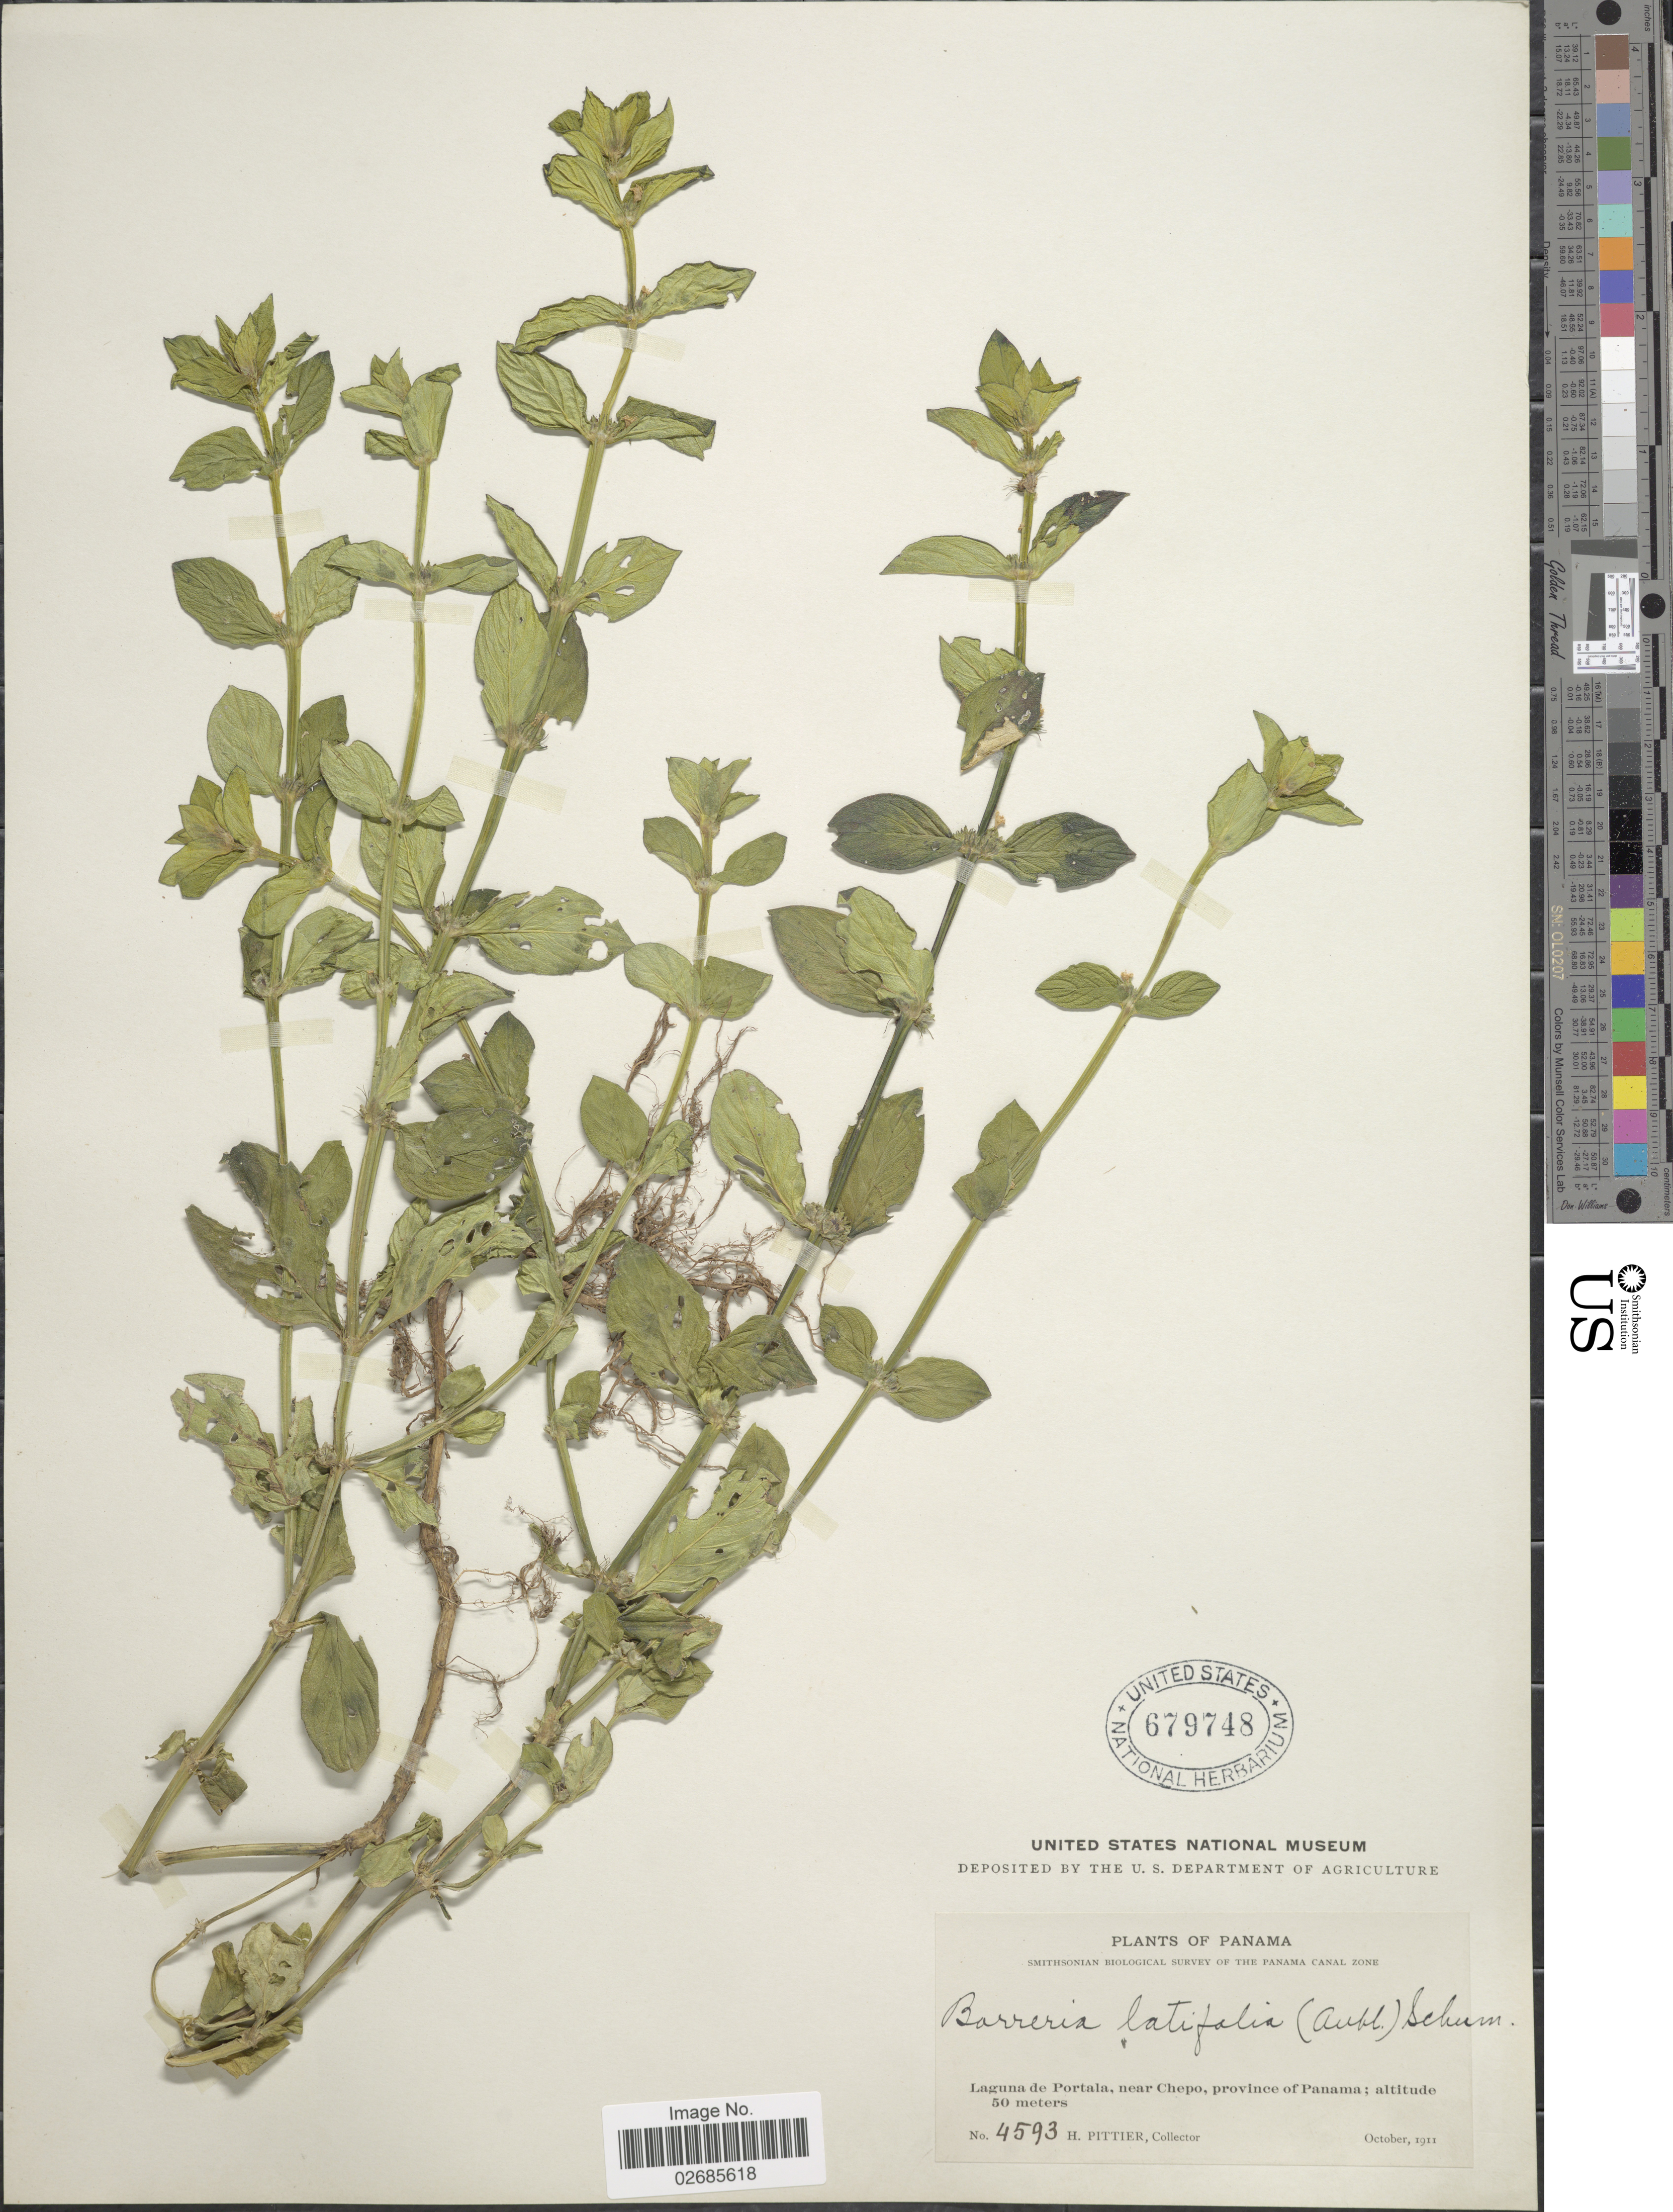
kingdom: Plantae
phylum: Tracheophyta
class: Magnoliopsida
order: Gentianales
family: Rubiaceae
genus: Borreria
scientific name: Borreria latifolia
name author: (Aubl.) K. Schum.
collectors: H. F. Pittier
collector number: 4593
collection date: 1911-10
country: Panama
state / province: Panamá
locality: Laguna de Portala, near Chepo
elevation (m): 50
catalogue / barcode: US 679748